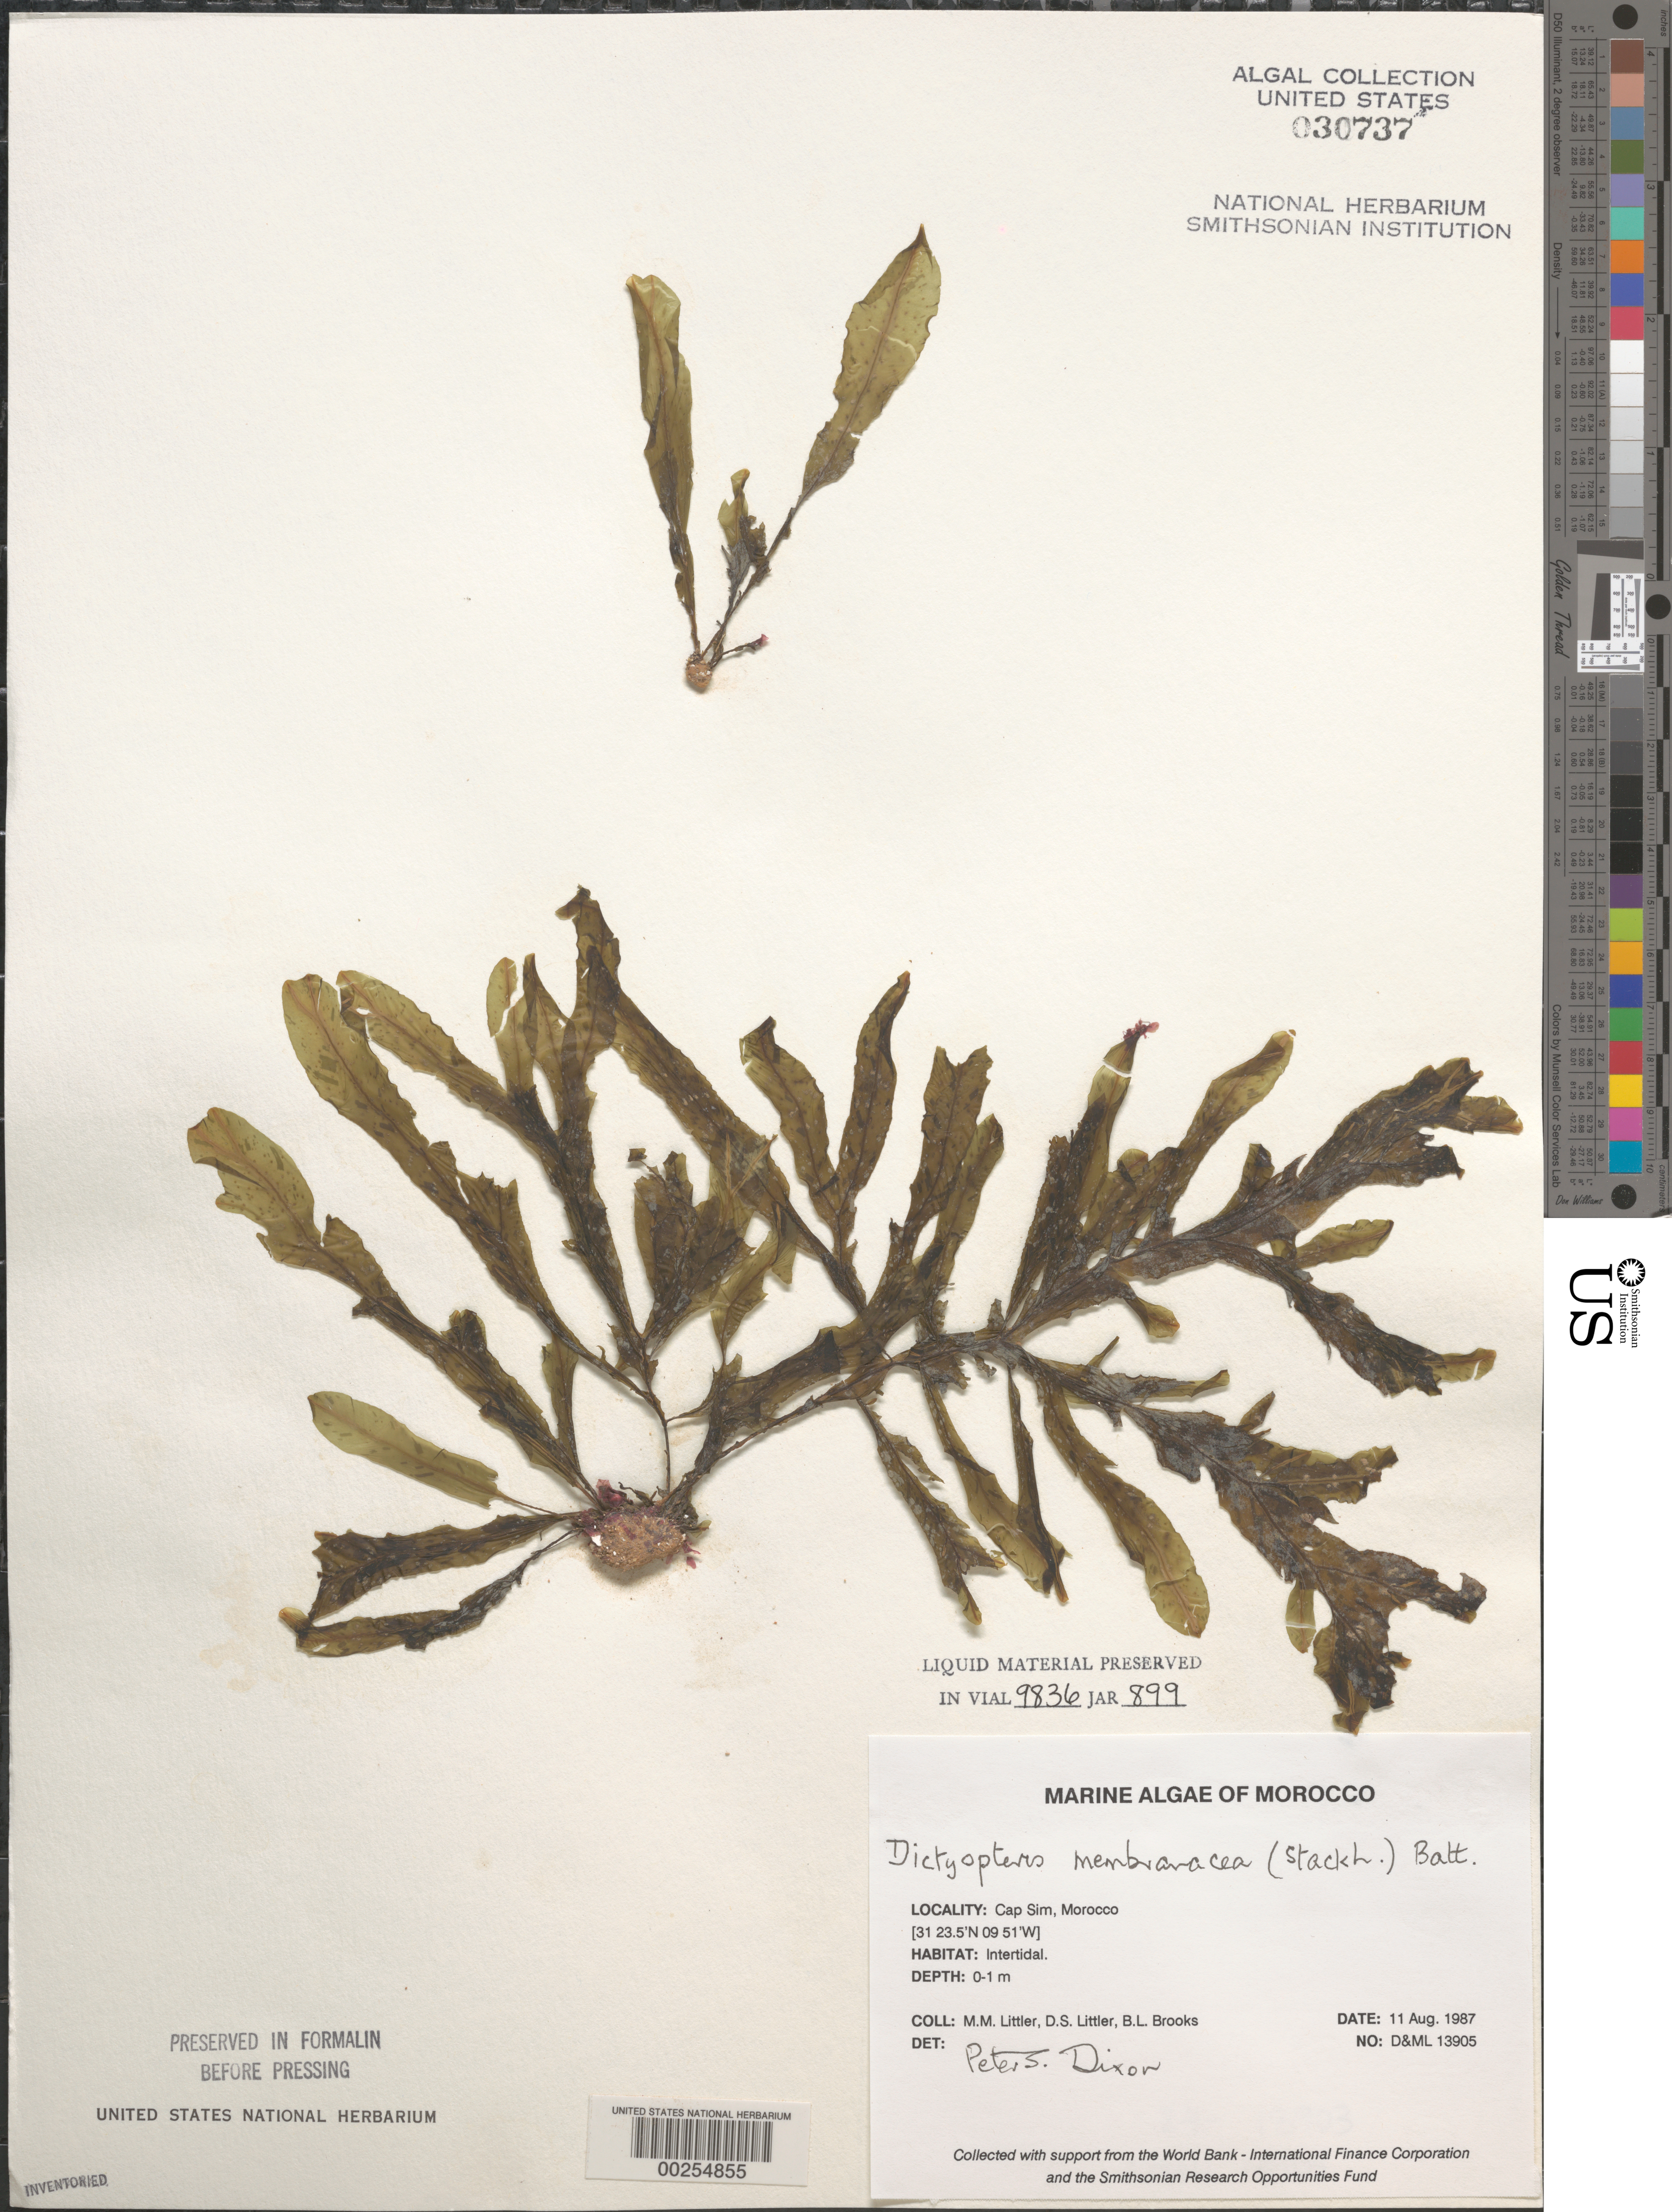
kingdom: Chromista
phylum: Ochrophyta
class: Phaeophyceae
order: Dictyotales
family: Dictyotaceae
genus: Dictyopteris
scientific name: Dictyopteris polypodioides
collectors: M. M. Littler, D. S. Littler & B. Brooks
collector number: D&ML 13905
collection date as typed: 11 Aug 1987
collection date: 1987-08-11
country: Morocco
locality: Cap Sim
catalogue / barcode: US 30737